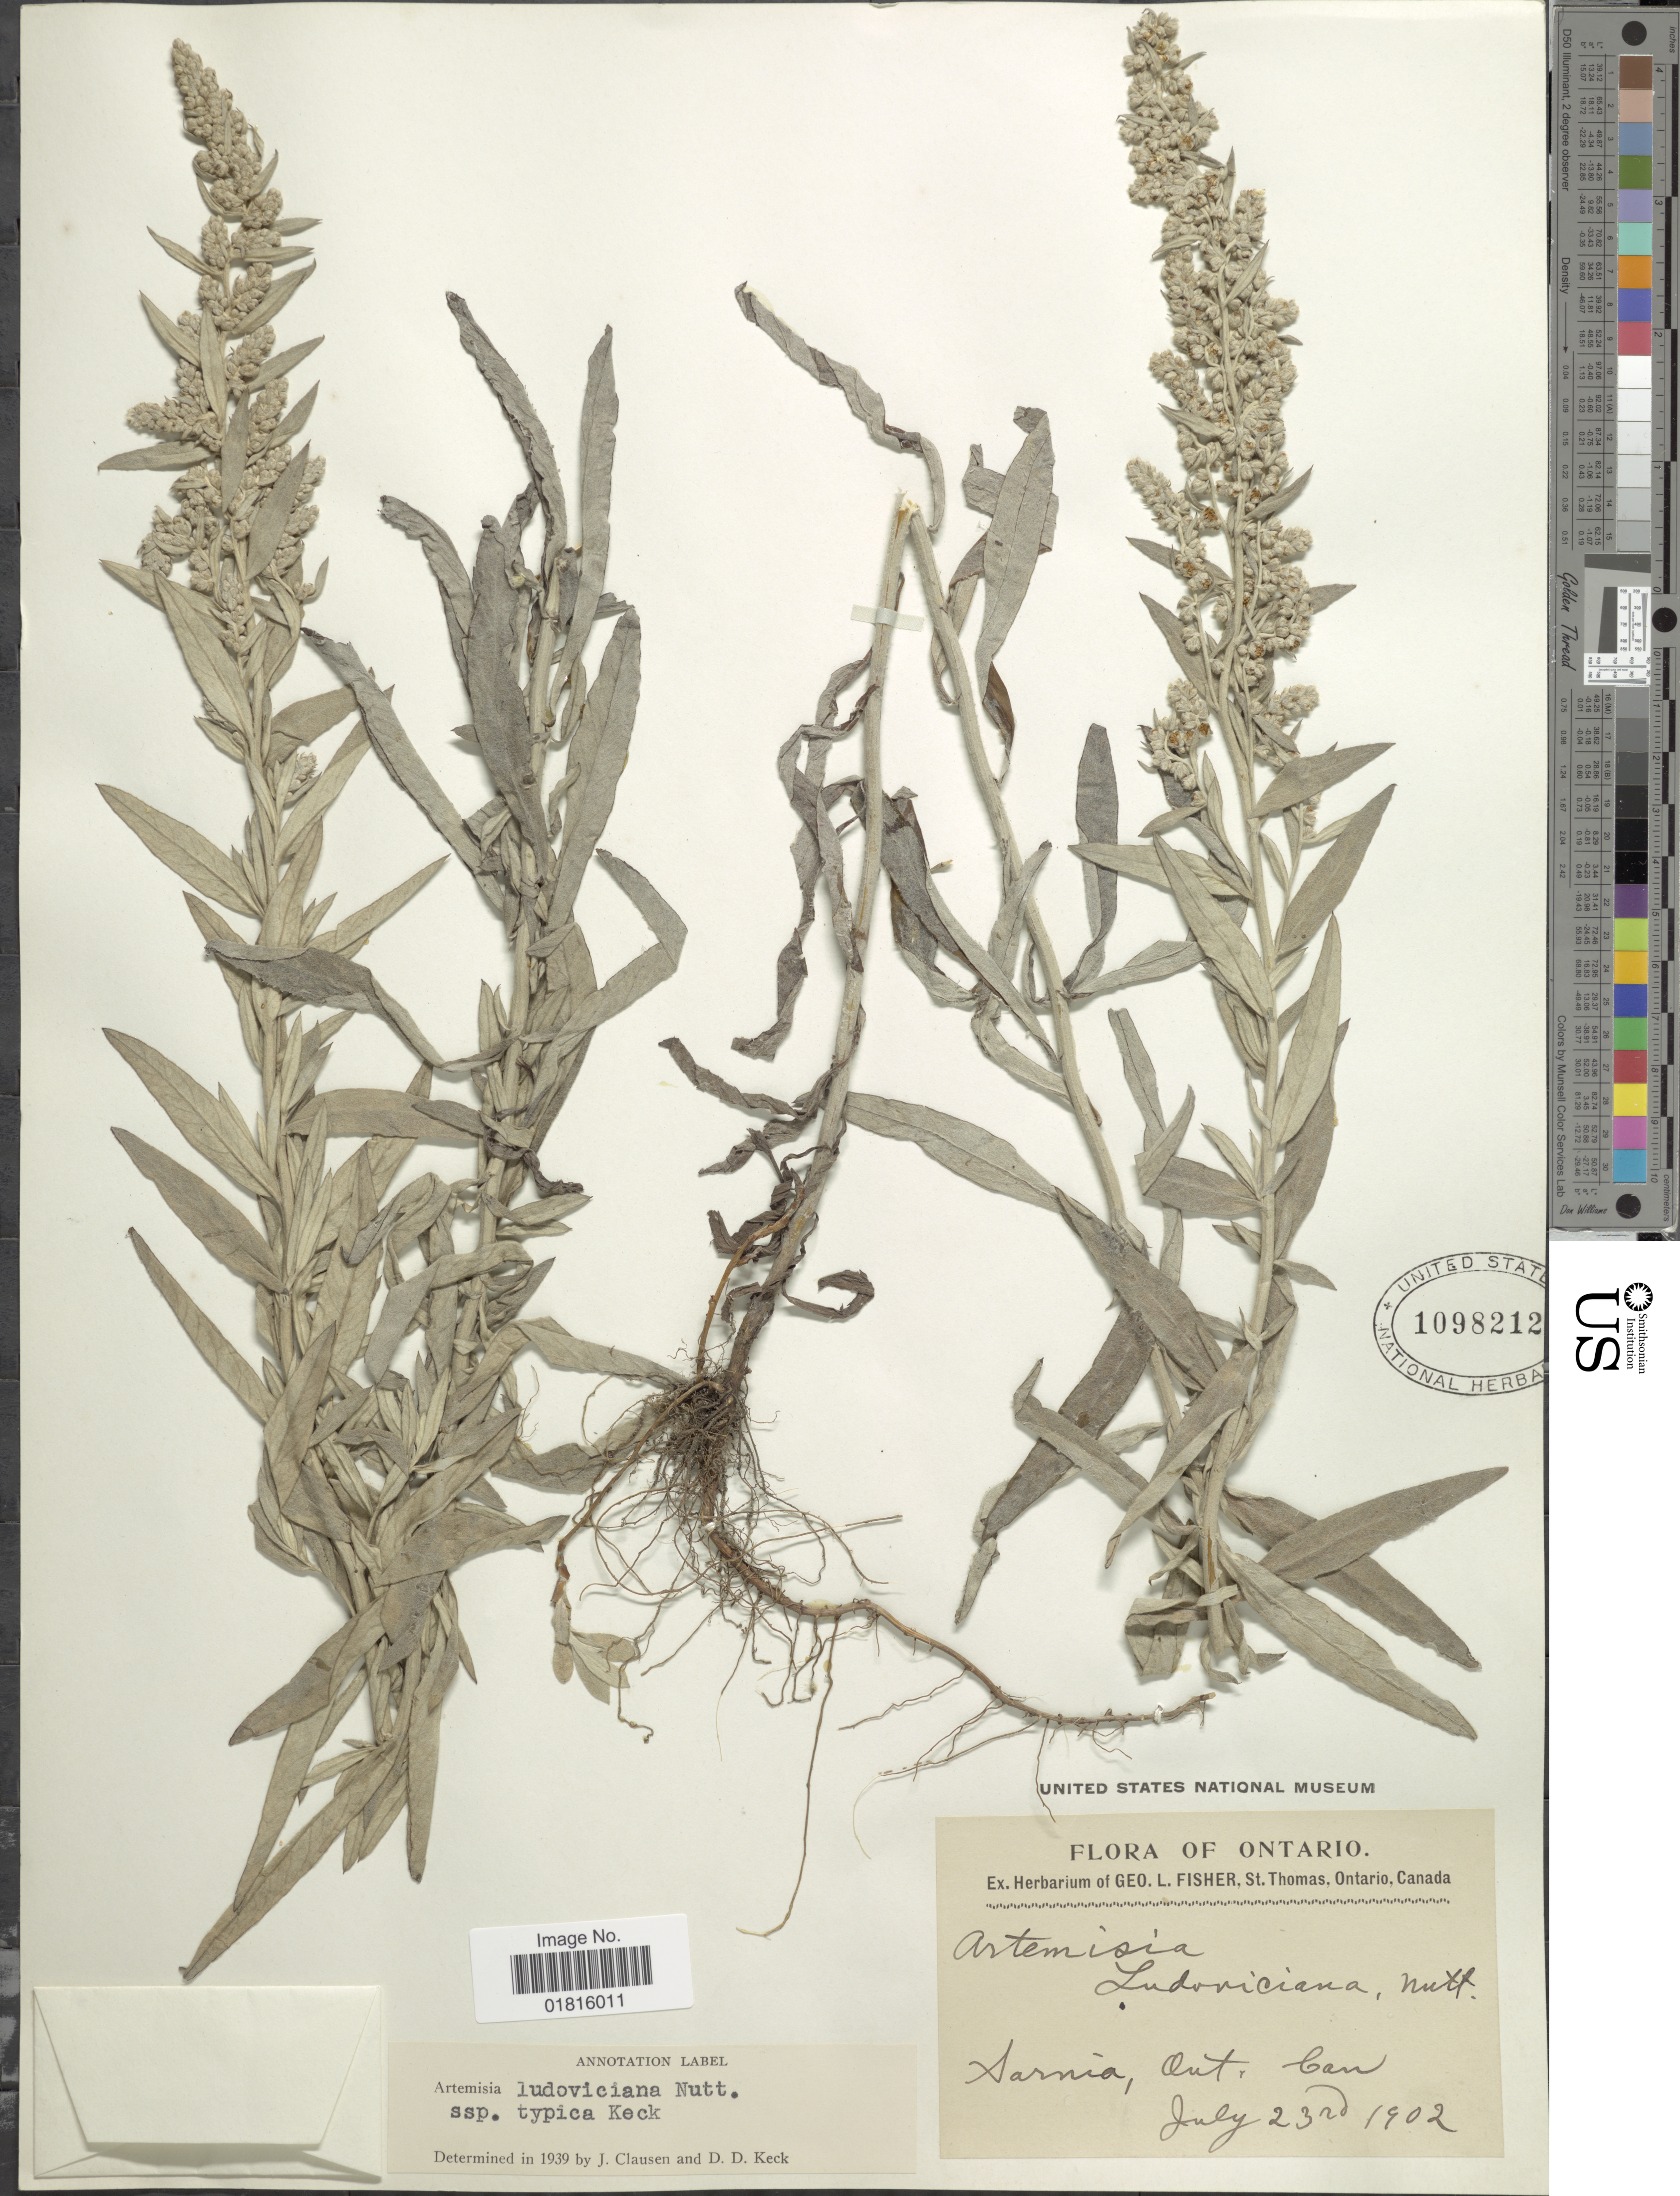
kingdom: Plantae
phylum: Tracheophyta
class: Magnoliopsida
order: Asterales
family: Asteraceae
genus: Artemisia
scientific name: Artemisia ludoviciana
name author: Nutt.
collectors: ex herb. Geo L. Fisher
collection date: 1902-07-23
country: Canada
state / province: Ontario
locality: Sarnia, Ont.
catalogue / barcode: US 1098212